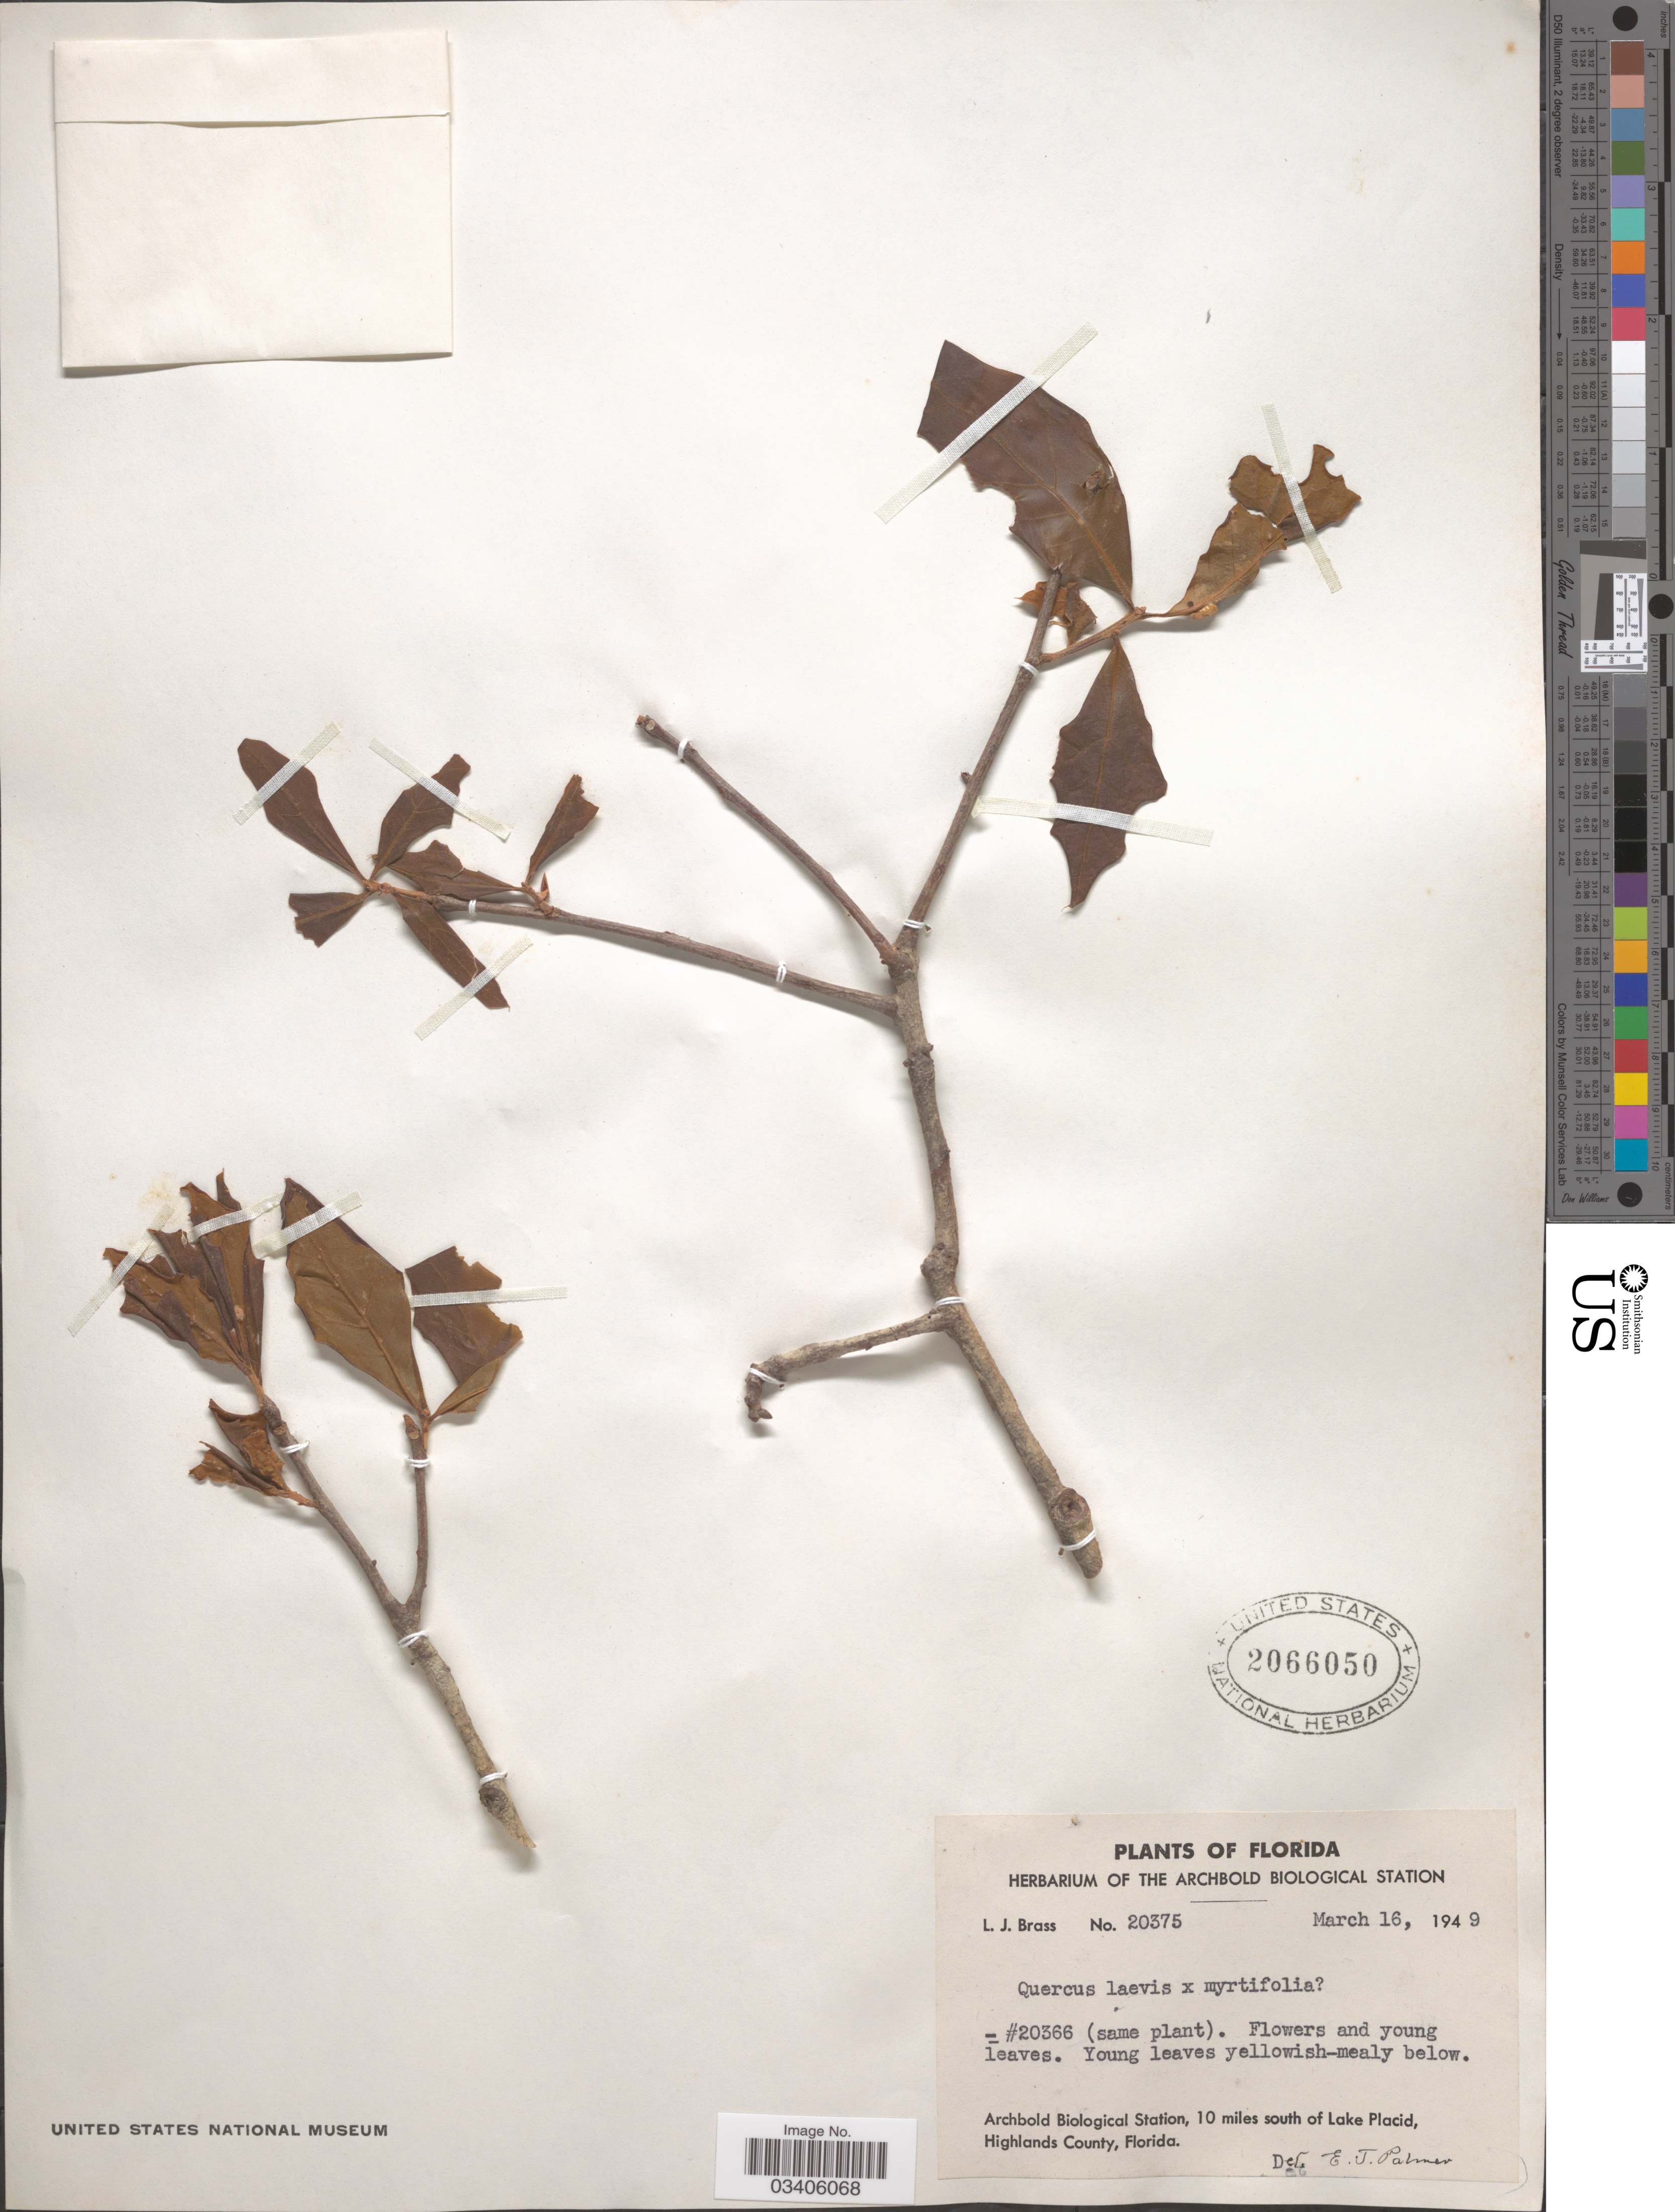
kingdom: Plantae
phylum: Tracheophyta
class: Magnoliopsida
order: Fagales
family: Fagaceae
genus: Quercus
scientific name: Quercus laevis x Q. myrtifolia Willd.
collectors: L. J. Brass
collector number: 20375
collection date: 1949-03-16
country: United States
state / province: Florida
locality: Archbold Biological Station, 10 miles south of Lake Placid, Highlands County.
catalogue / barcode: US 2066050